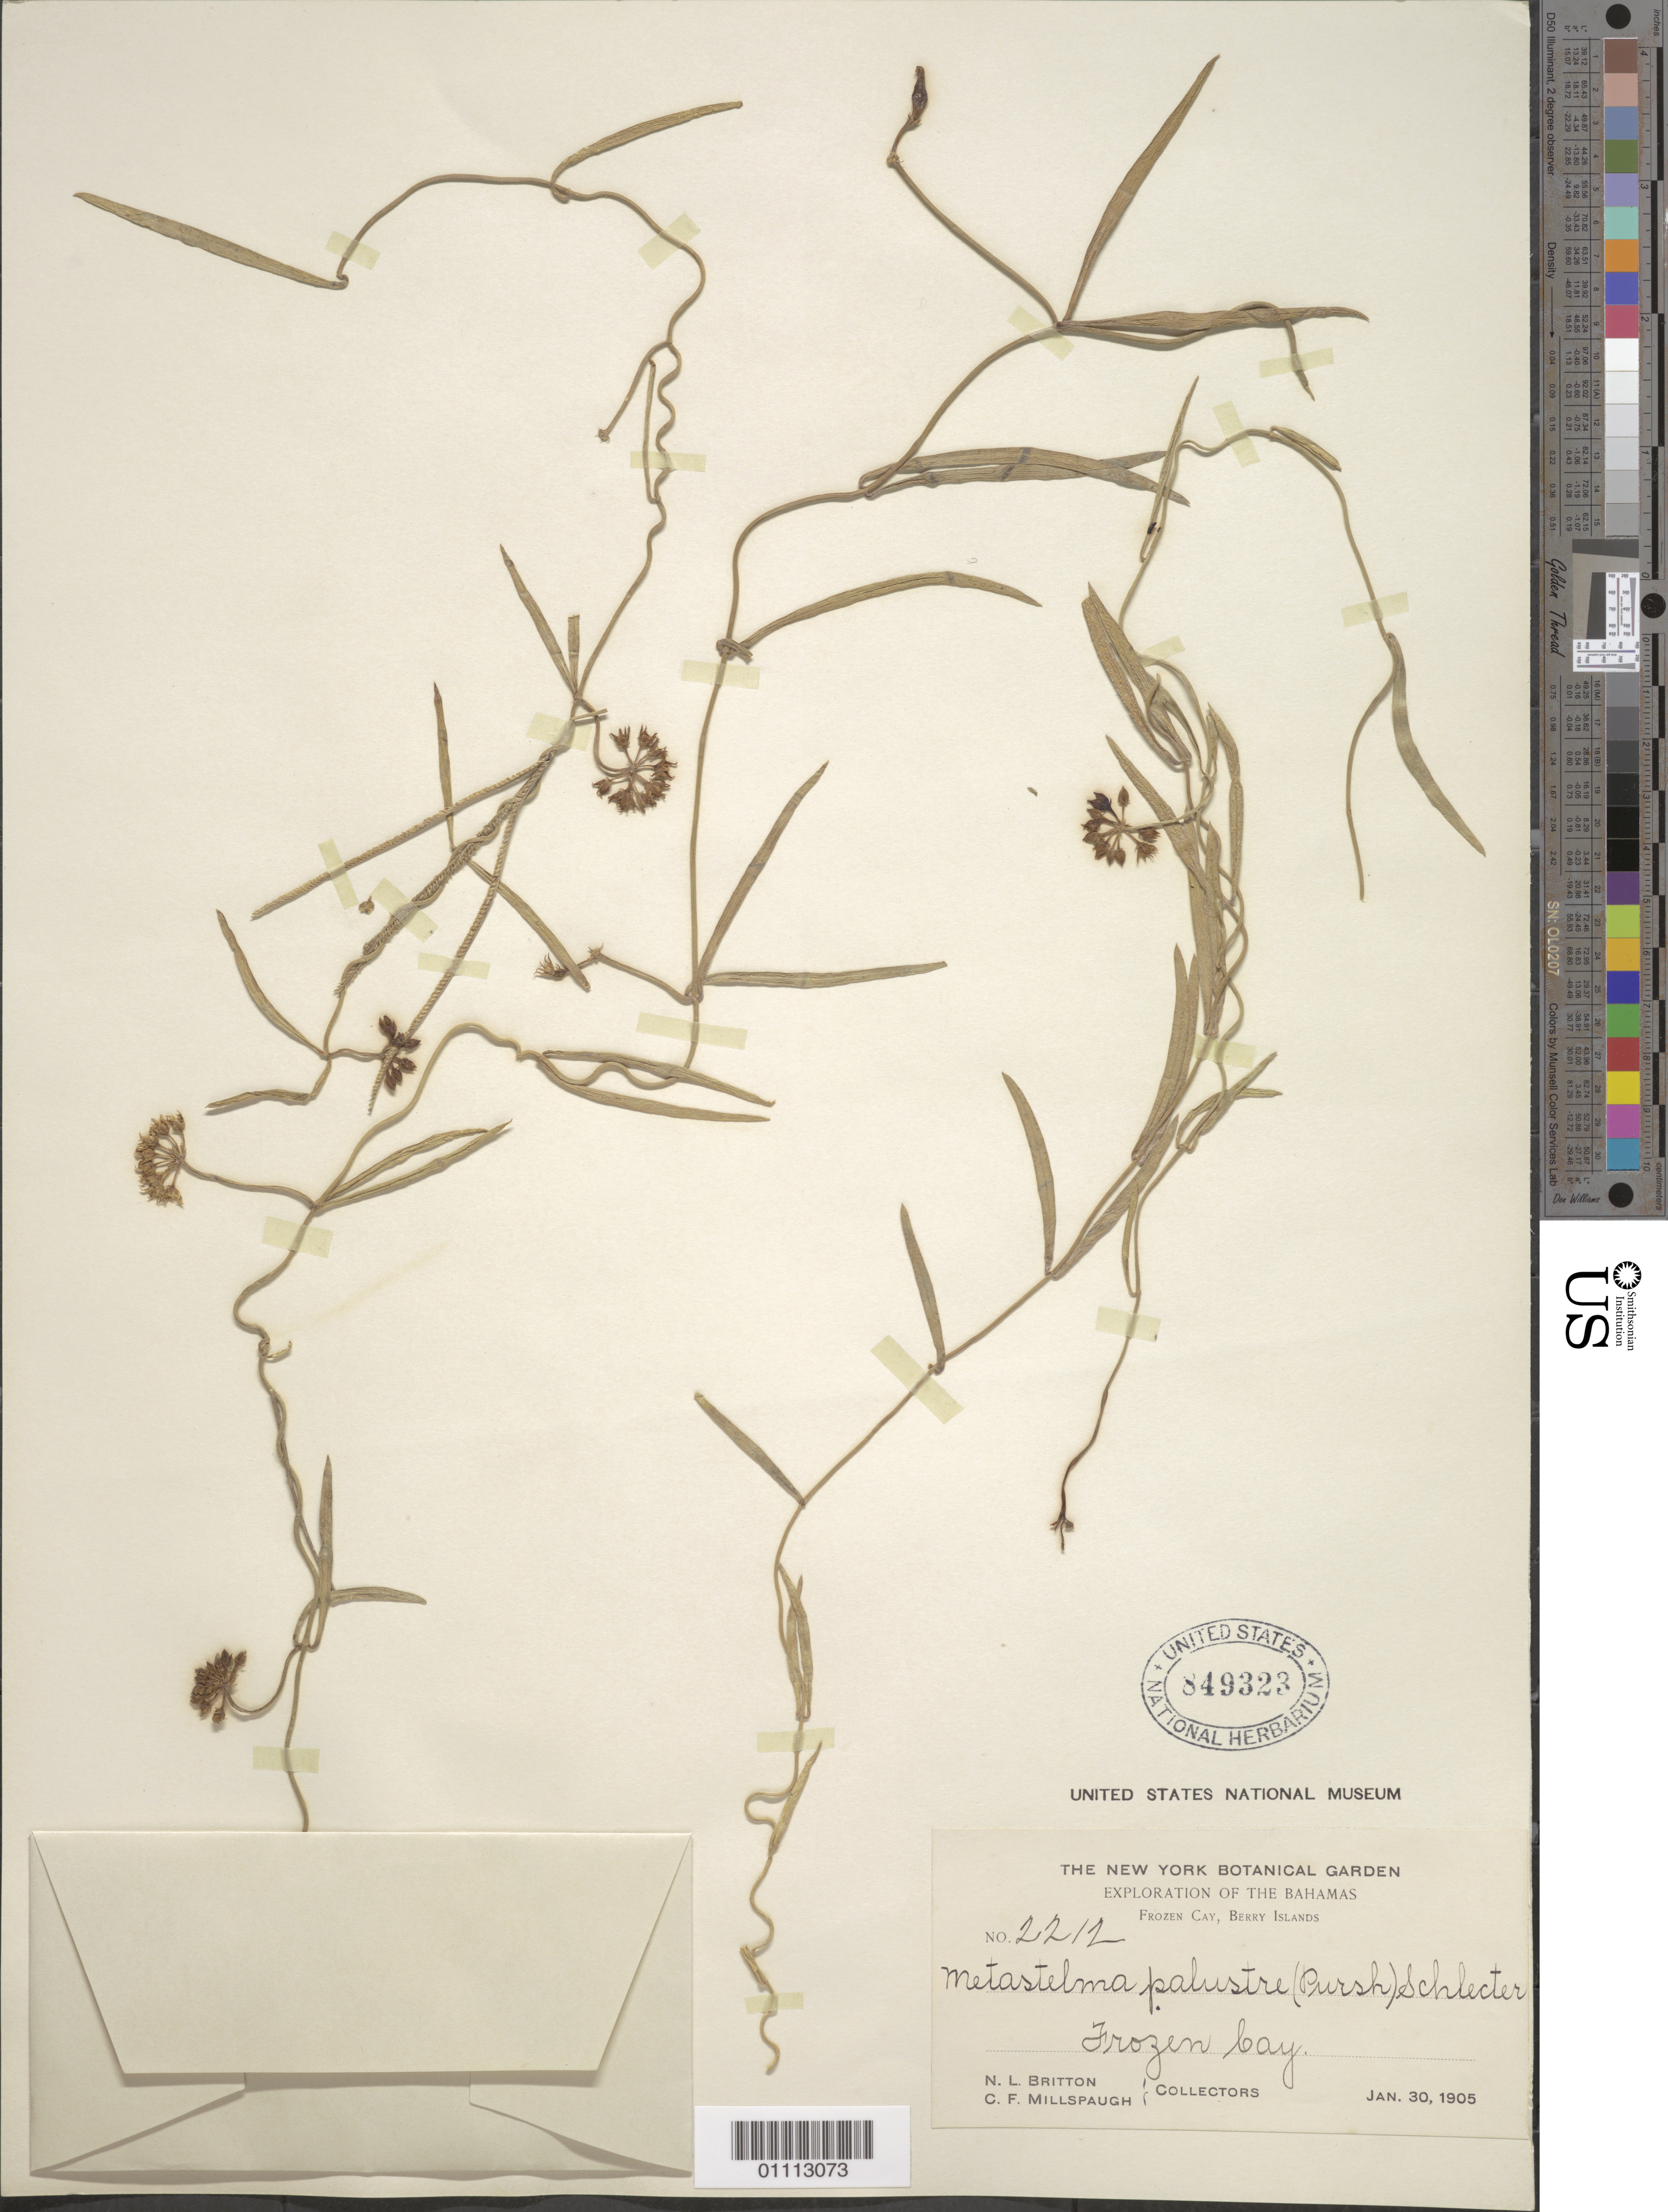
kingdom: Plantae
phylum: Tracheophyta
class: Magnoliopsida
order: Gentianales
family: Apocynaceae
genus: Cynanchum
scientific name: Cynanchum salinarum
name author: (Griseb.) Alain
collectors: N. Britton & C. F. Millspaugh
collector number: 2212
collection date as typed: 30 Jan 1905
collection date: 1905-01-30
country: Bahamas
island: Berry Is.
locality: Frozen Cay.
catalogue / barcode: US 849323